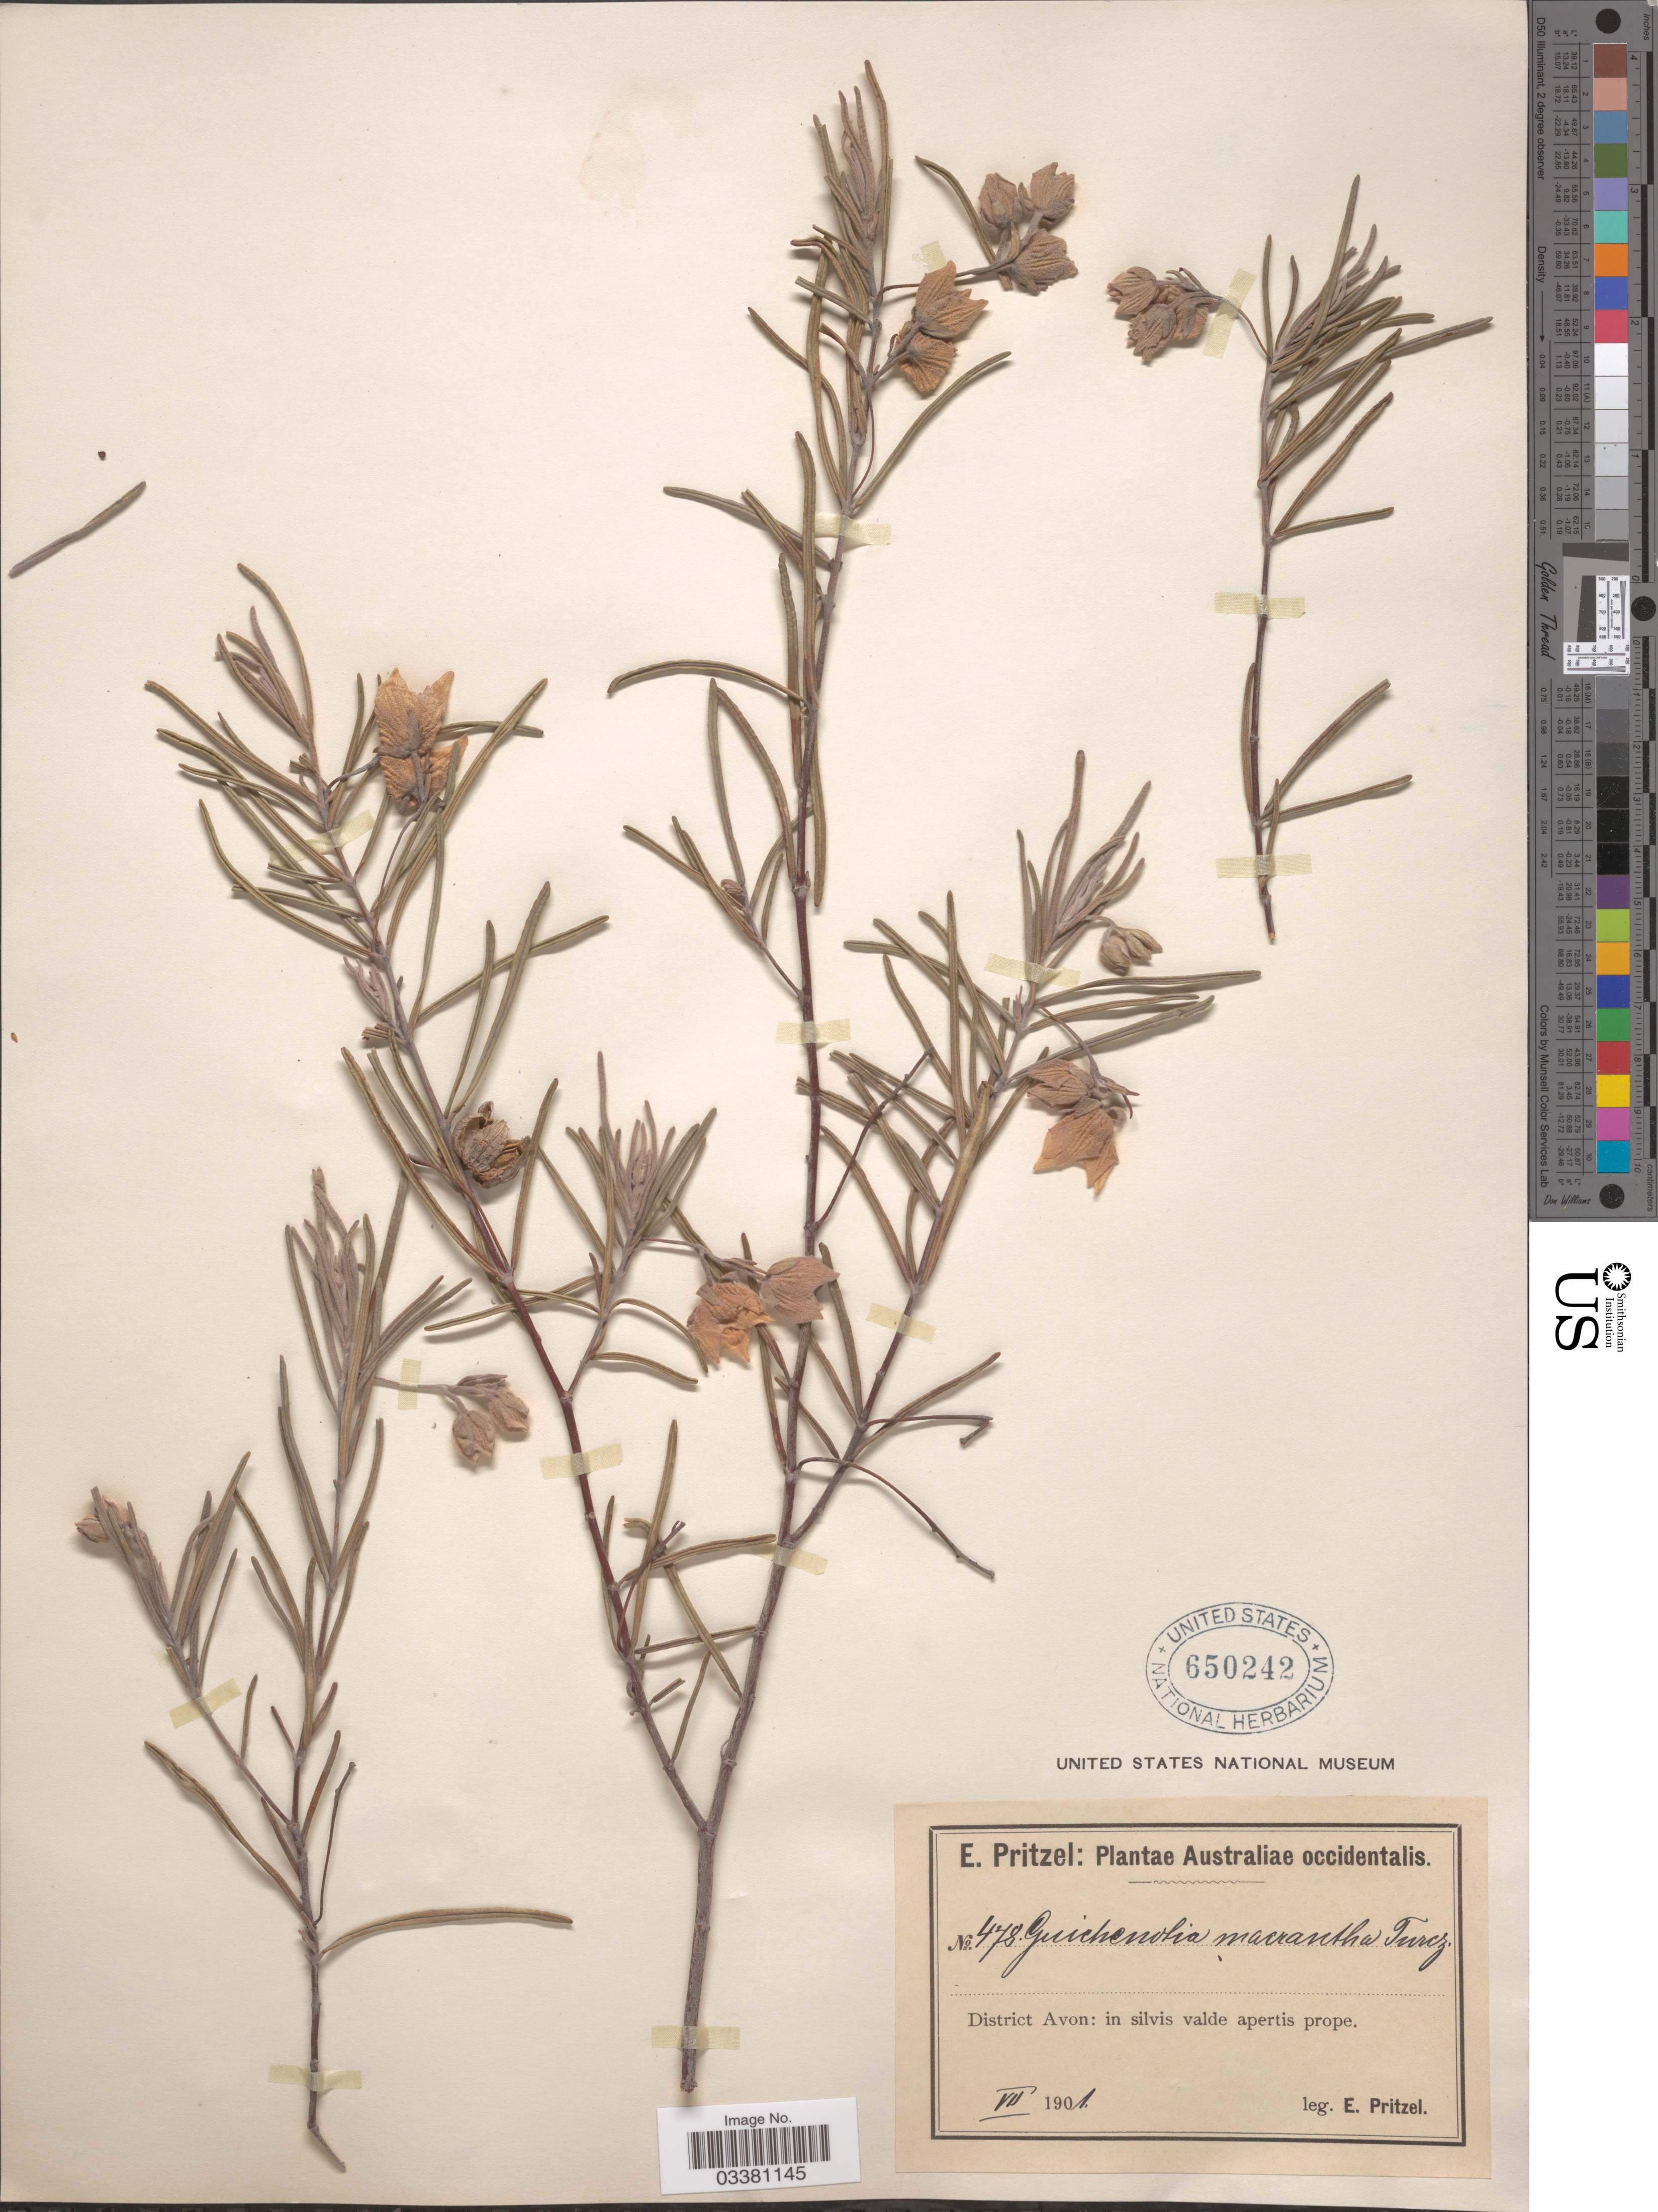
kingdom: Plantae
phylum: Tracheophyta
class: Magnoliopsida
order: Malvales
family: Malvaceae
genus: Guichenotia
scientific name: Guichenotia macrantha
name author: Turcz.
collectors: E. G. Pritzel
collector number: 478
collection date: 1901-07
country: Australia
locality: Australiae occidentalis. District Avon: in silvis valde apertis prope.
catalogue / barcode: US 650242